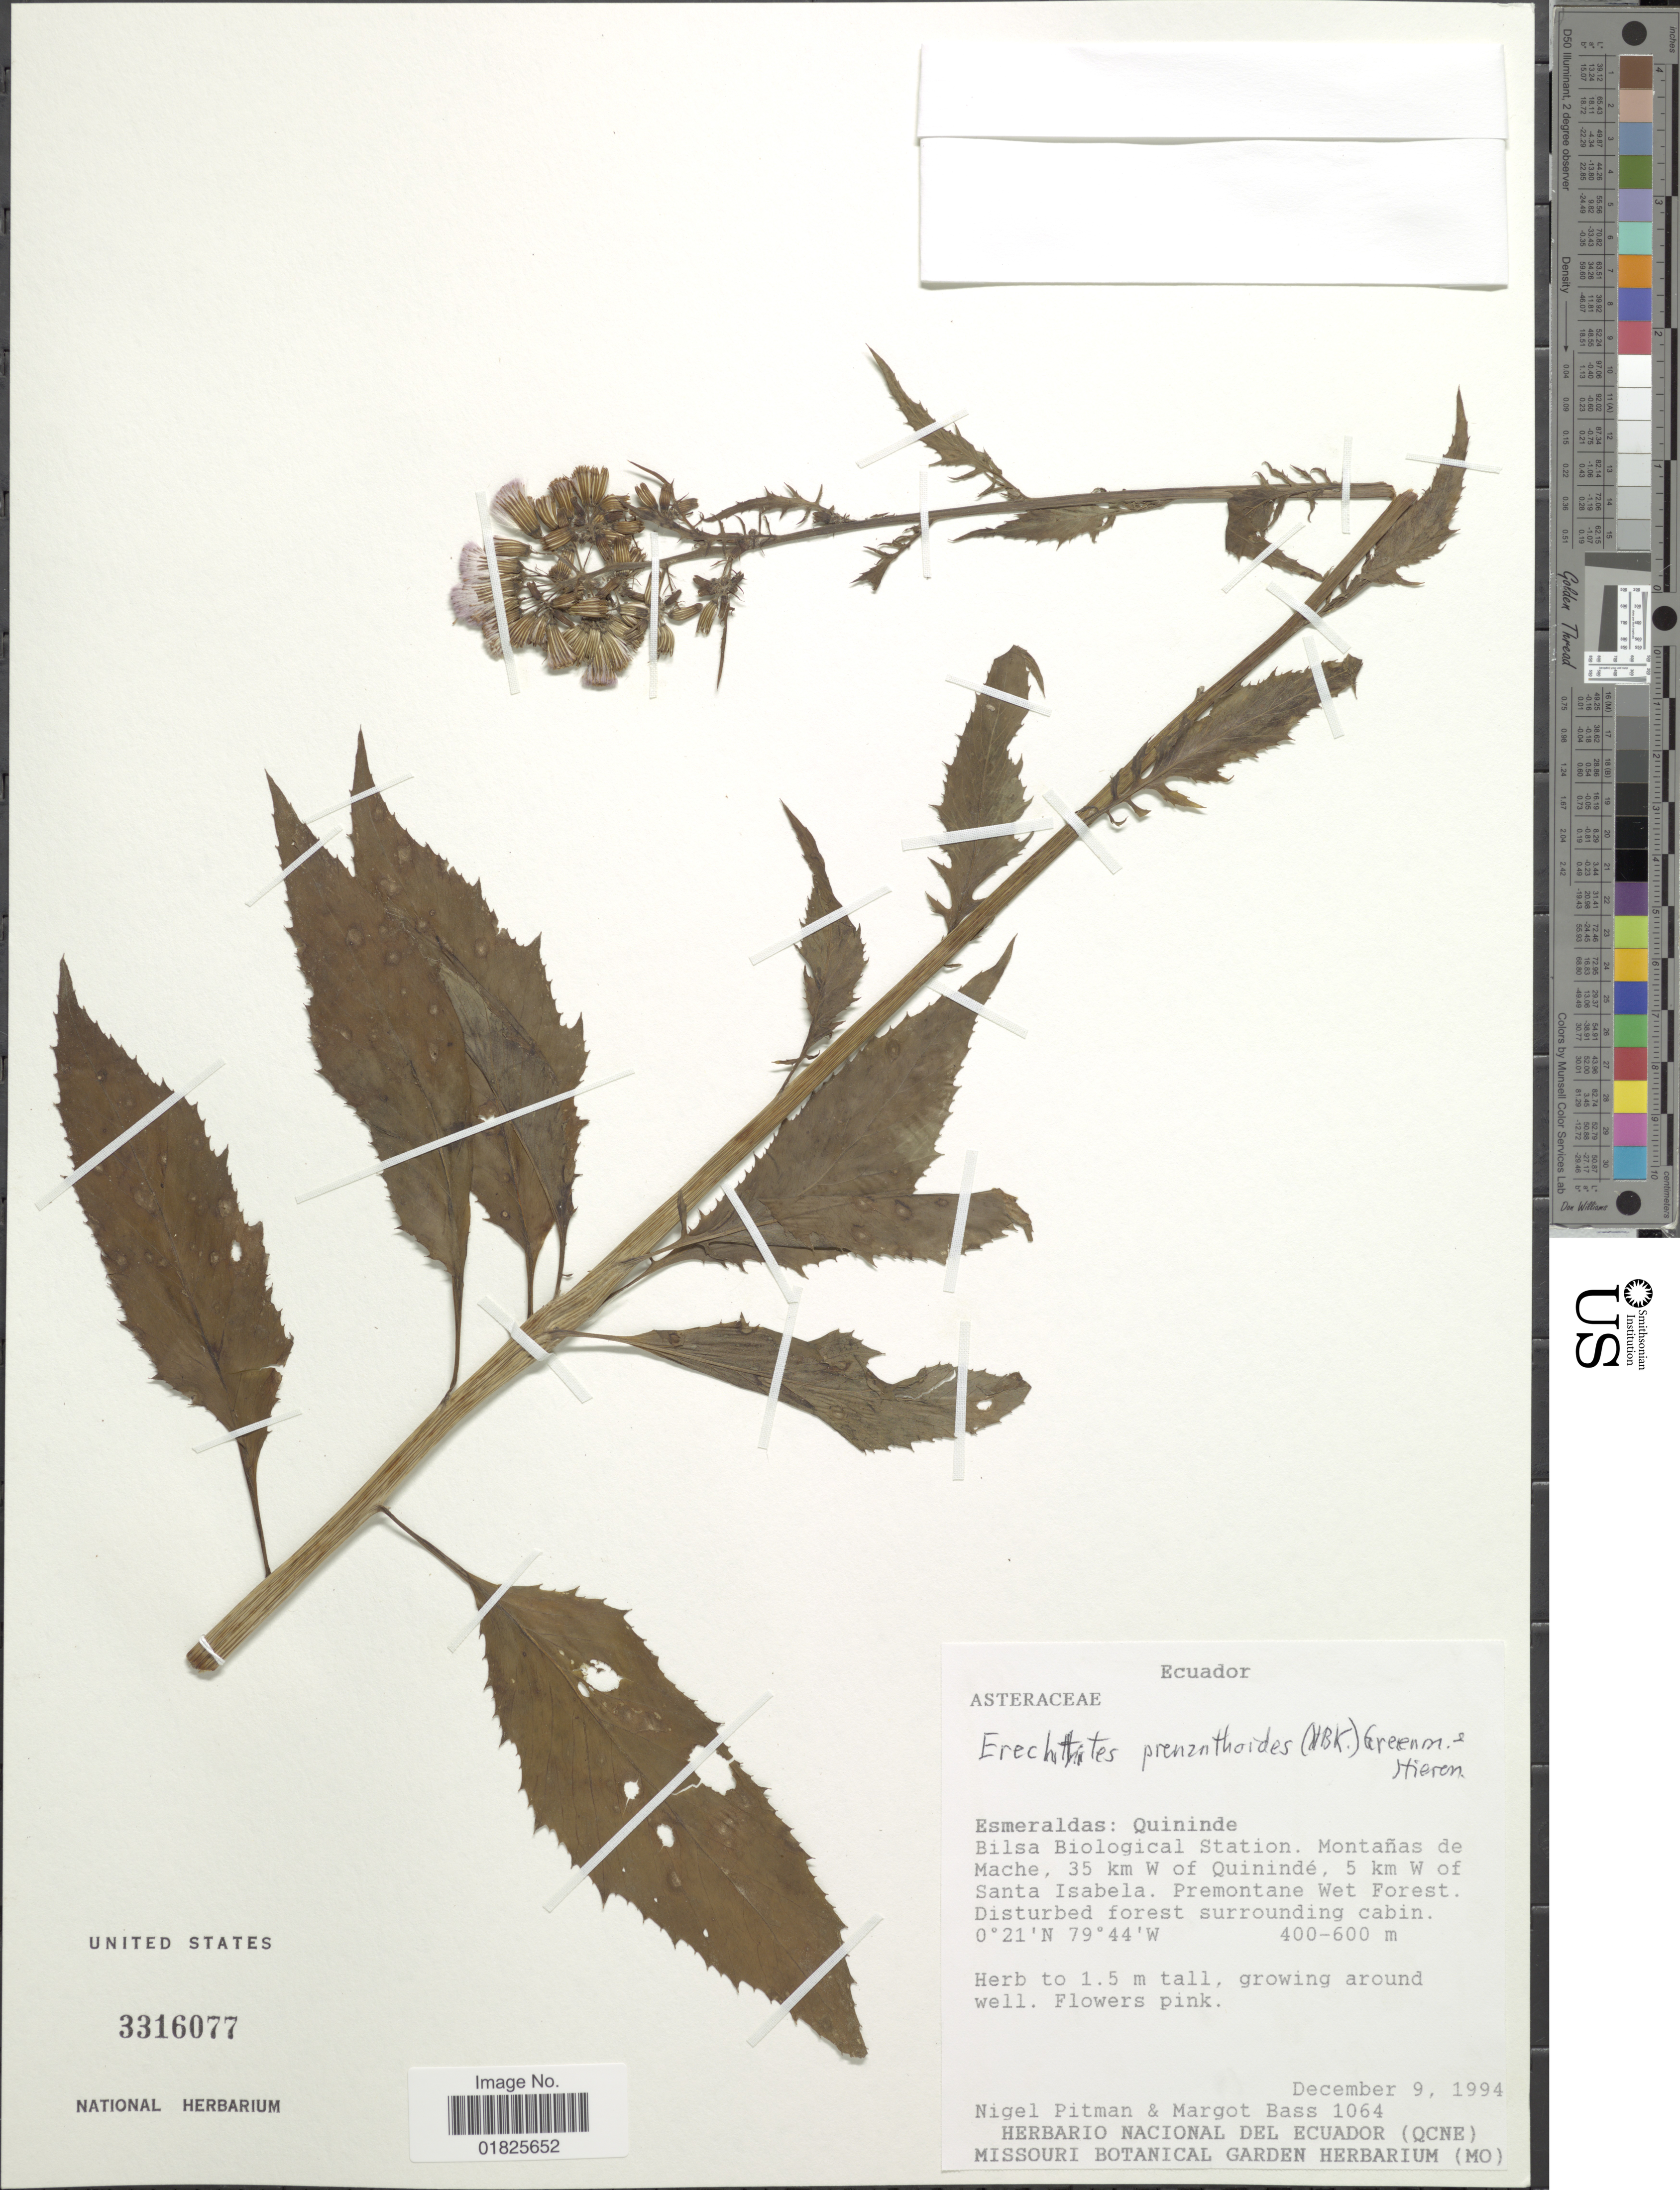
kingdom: Plantae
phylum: Tracheophyta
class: Magnoliopsida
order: Asterales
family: Asteraceae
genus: Erechtites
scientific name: Erechtites prenanthoides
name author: Hook. f.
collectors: N. Pitman & M. Bass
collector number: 1064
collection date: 1994-12-09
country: Ecuador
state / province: Esmeraldas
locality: Quininde. Bilsa Biological Station. Montanas de Mache, 35 km W of Quininde, 5 km W of Santa Isabela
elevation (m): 400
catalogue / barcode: US 3316077